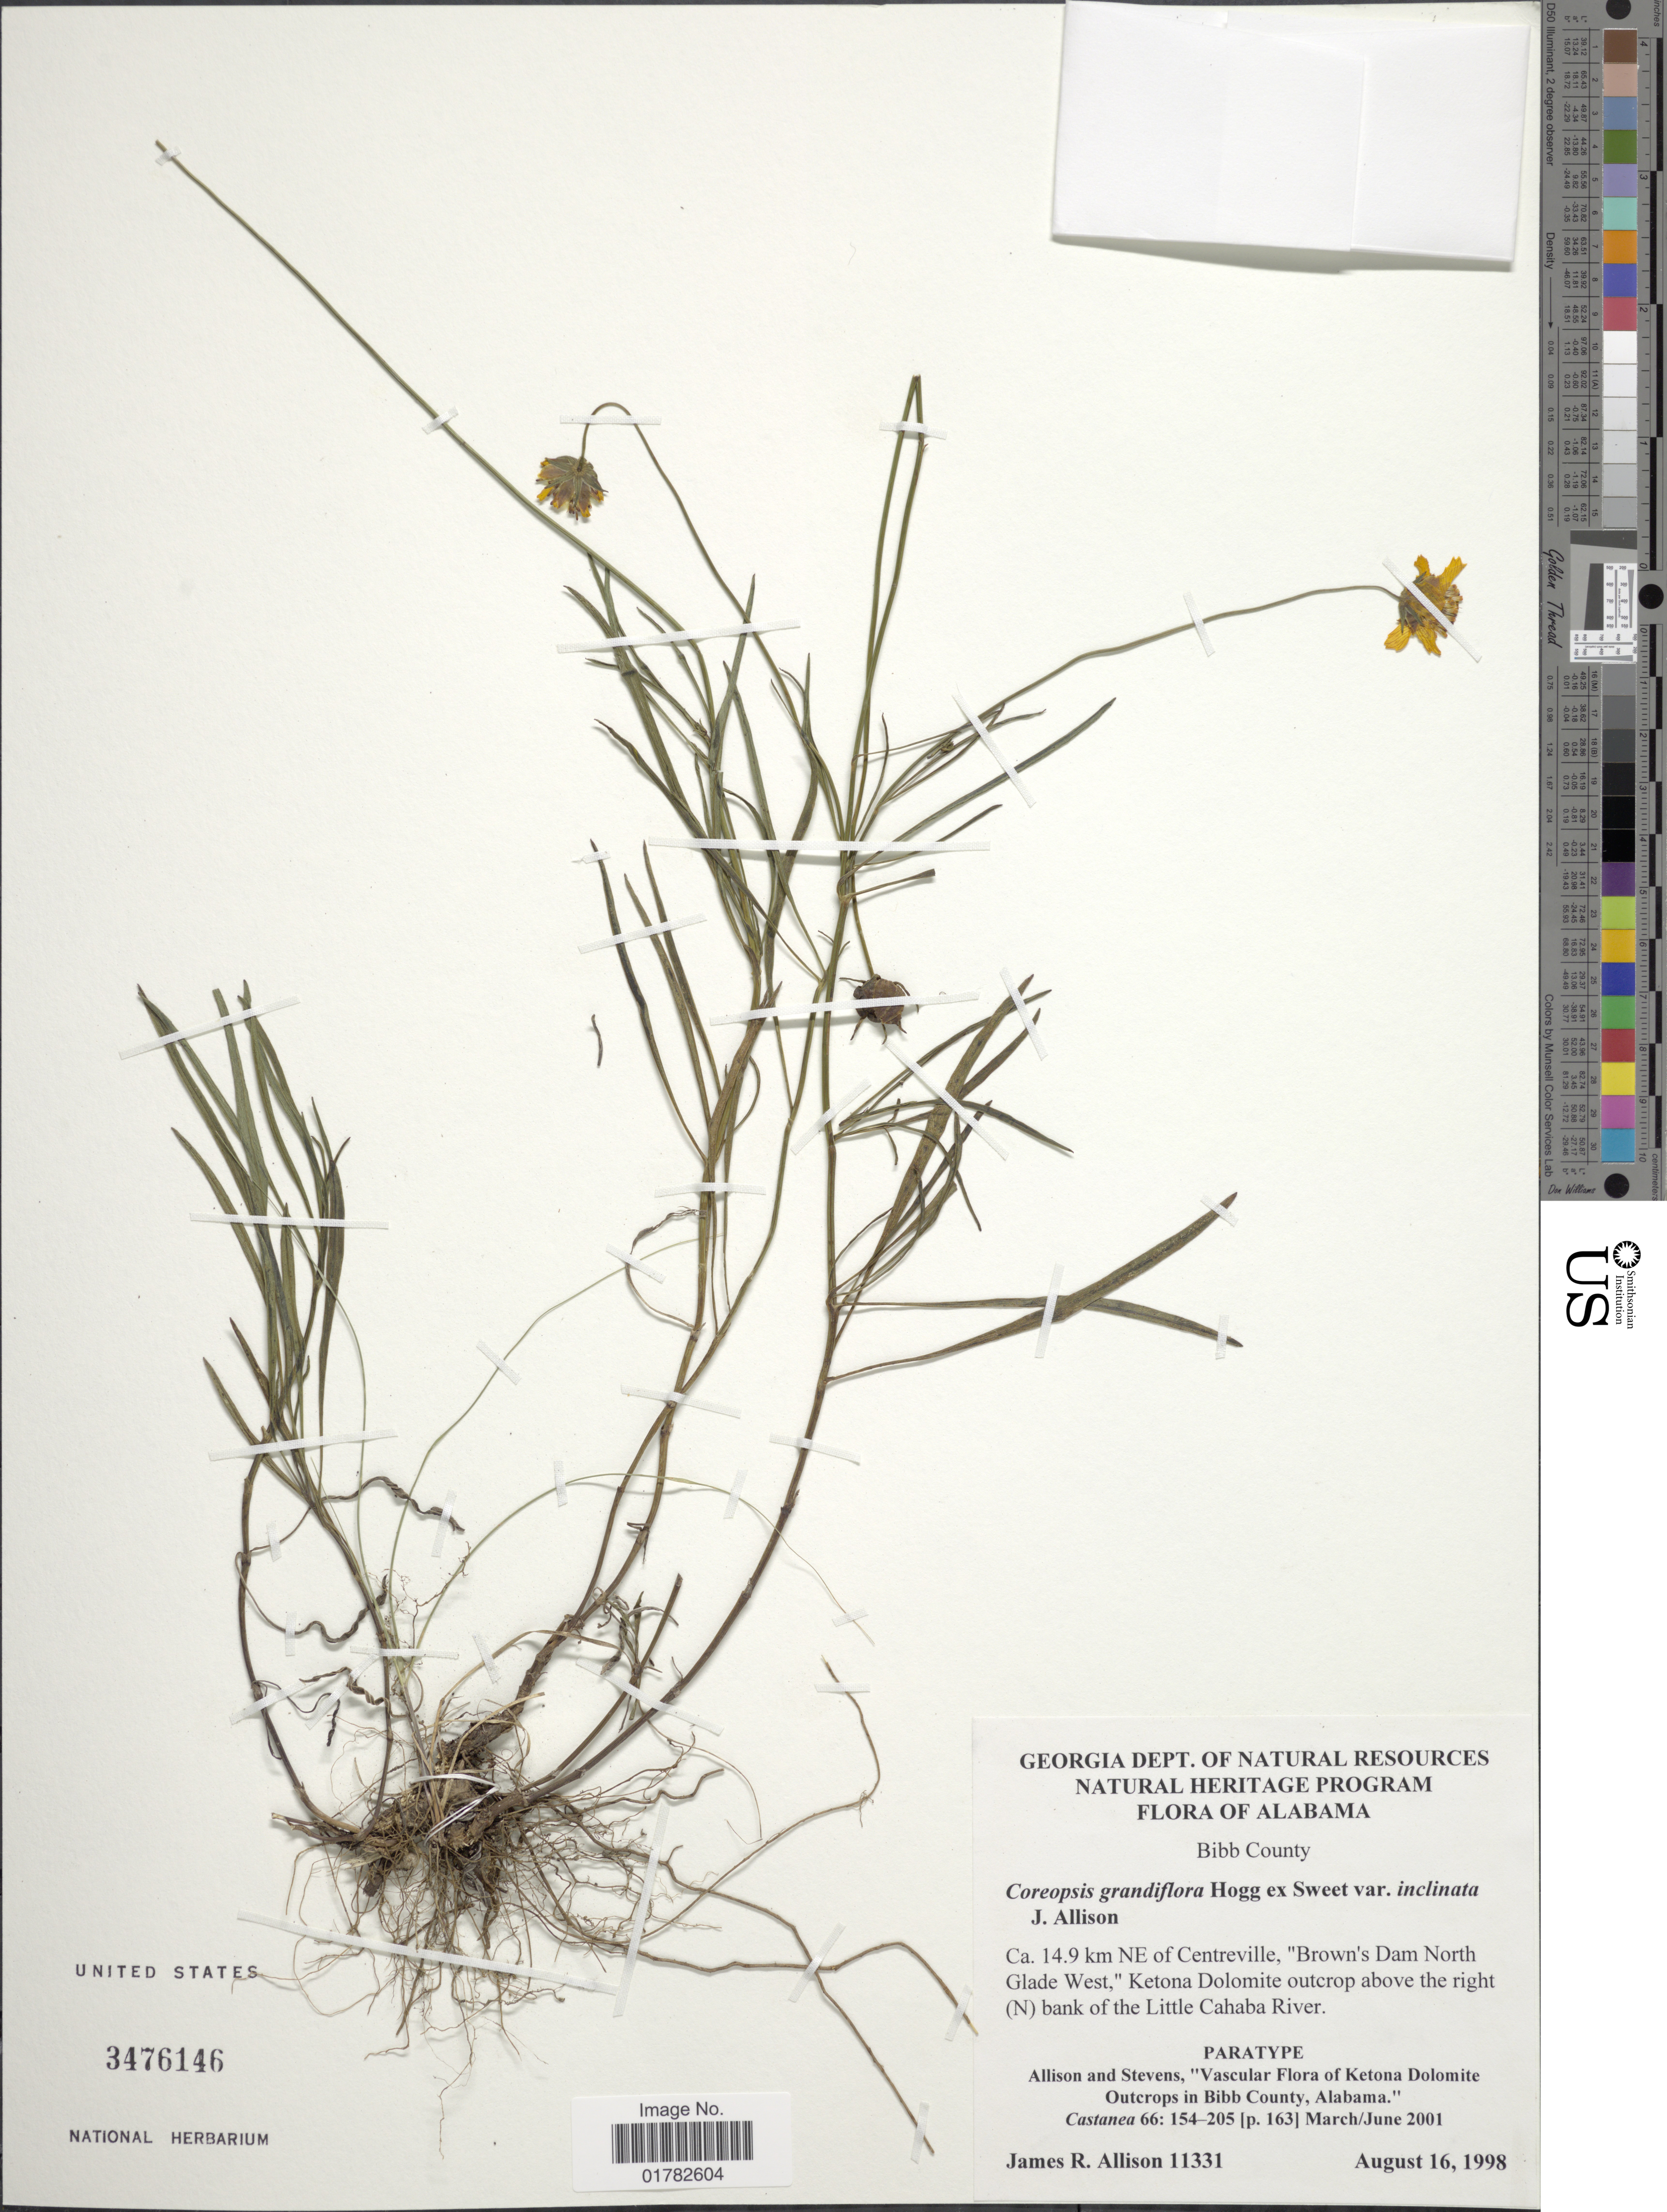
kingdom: Plantae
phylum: Tracheophyta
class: Magnoliopsida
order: Asterales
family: Asteraceae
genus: Coreopsis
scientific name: Coreopsis grandiflora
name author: Nutt.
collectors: J. R. Allison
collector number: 11331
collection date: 1998-08-16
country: United States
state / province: Alabama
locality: Bibb County, ca. 14.9 km NE of Centreville, "Brown's Dam North Glade West", Ketona Dolomite outcrop above the right (N) bank of the Little Cahaba River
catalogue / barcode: US 3476146